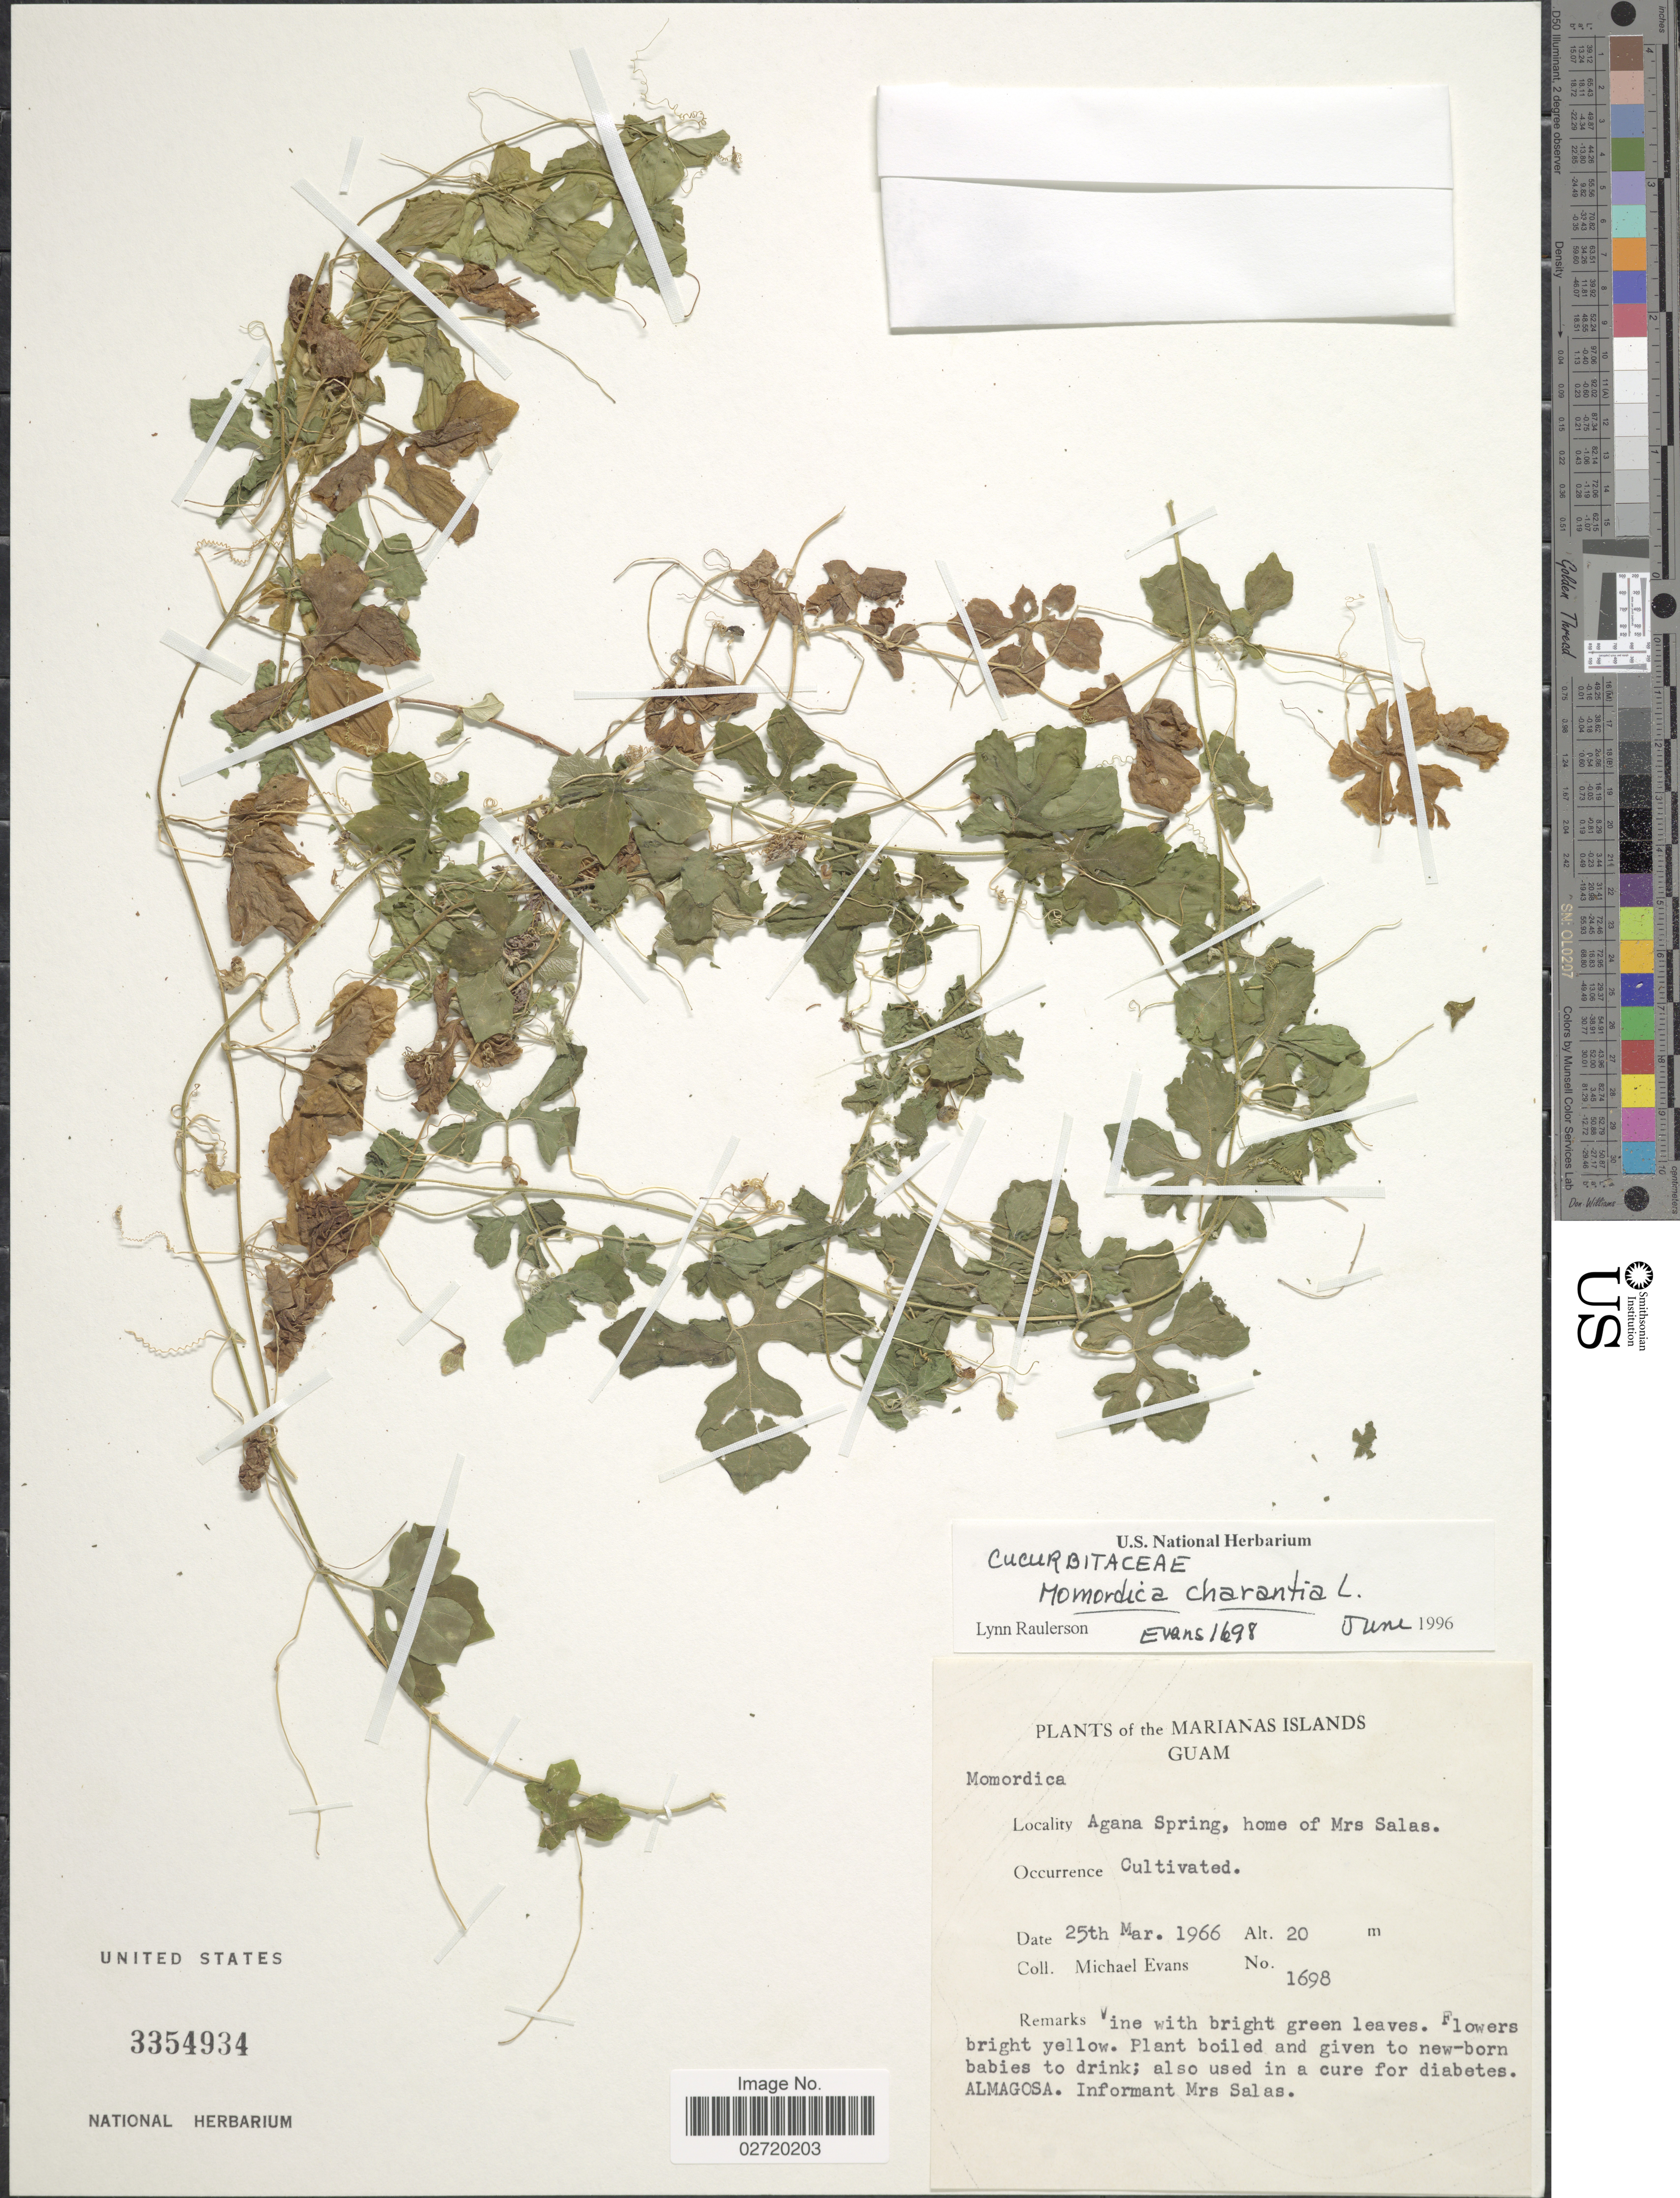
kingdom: Plantae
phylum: Tracheophyta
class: Magnoliopsida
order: Cucurbitales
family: Cucurbitaceae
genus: Momordica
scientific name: Momordica charantia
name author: L.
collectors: M. Evans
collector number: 1698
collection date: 1966-03-25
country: Guam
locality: The Marianas Islands, Guam, Agana Spring, home of Mrs Salas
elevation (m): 20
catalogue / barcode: US 3354934